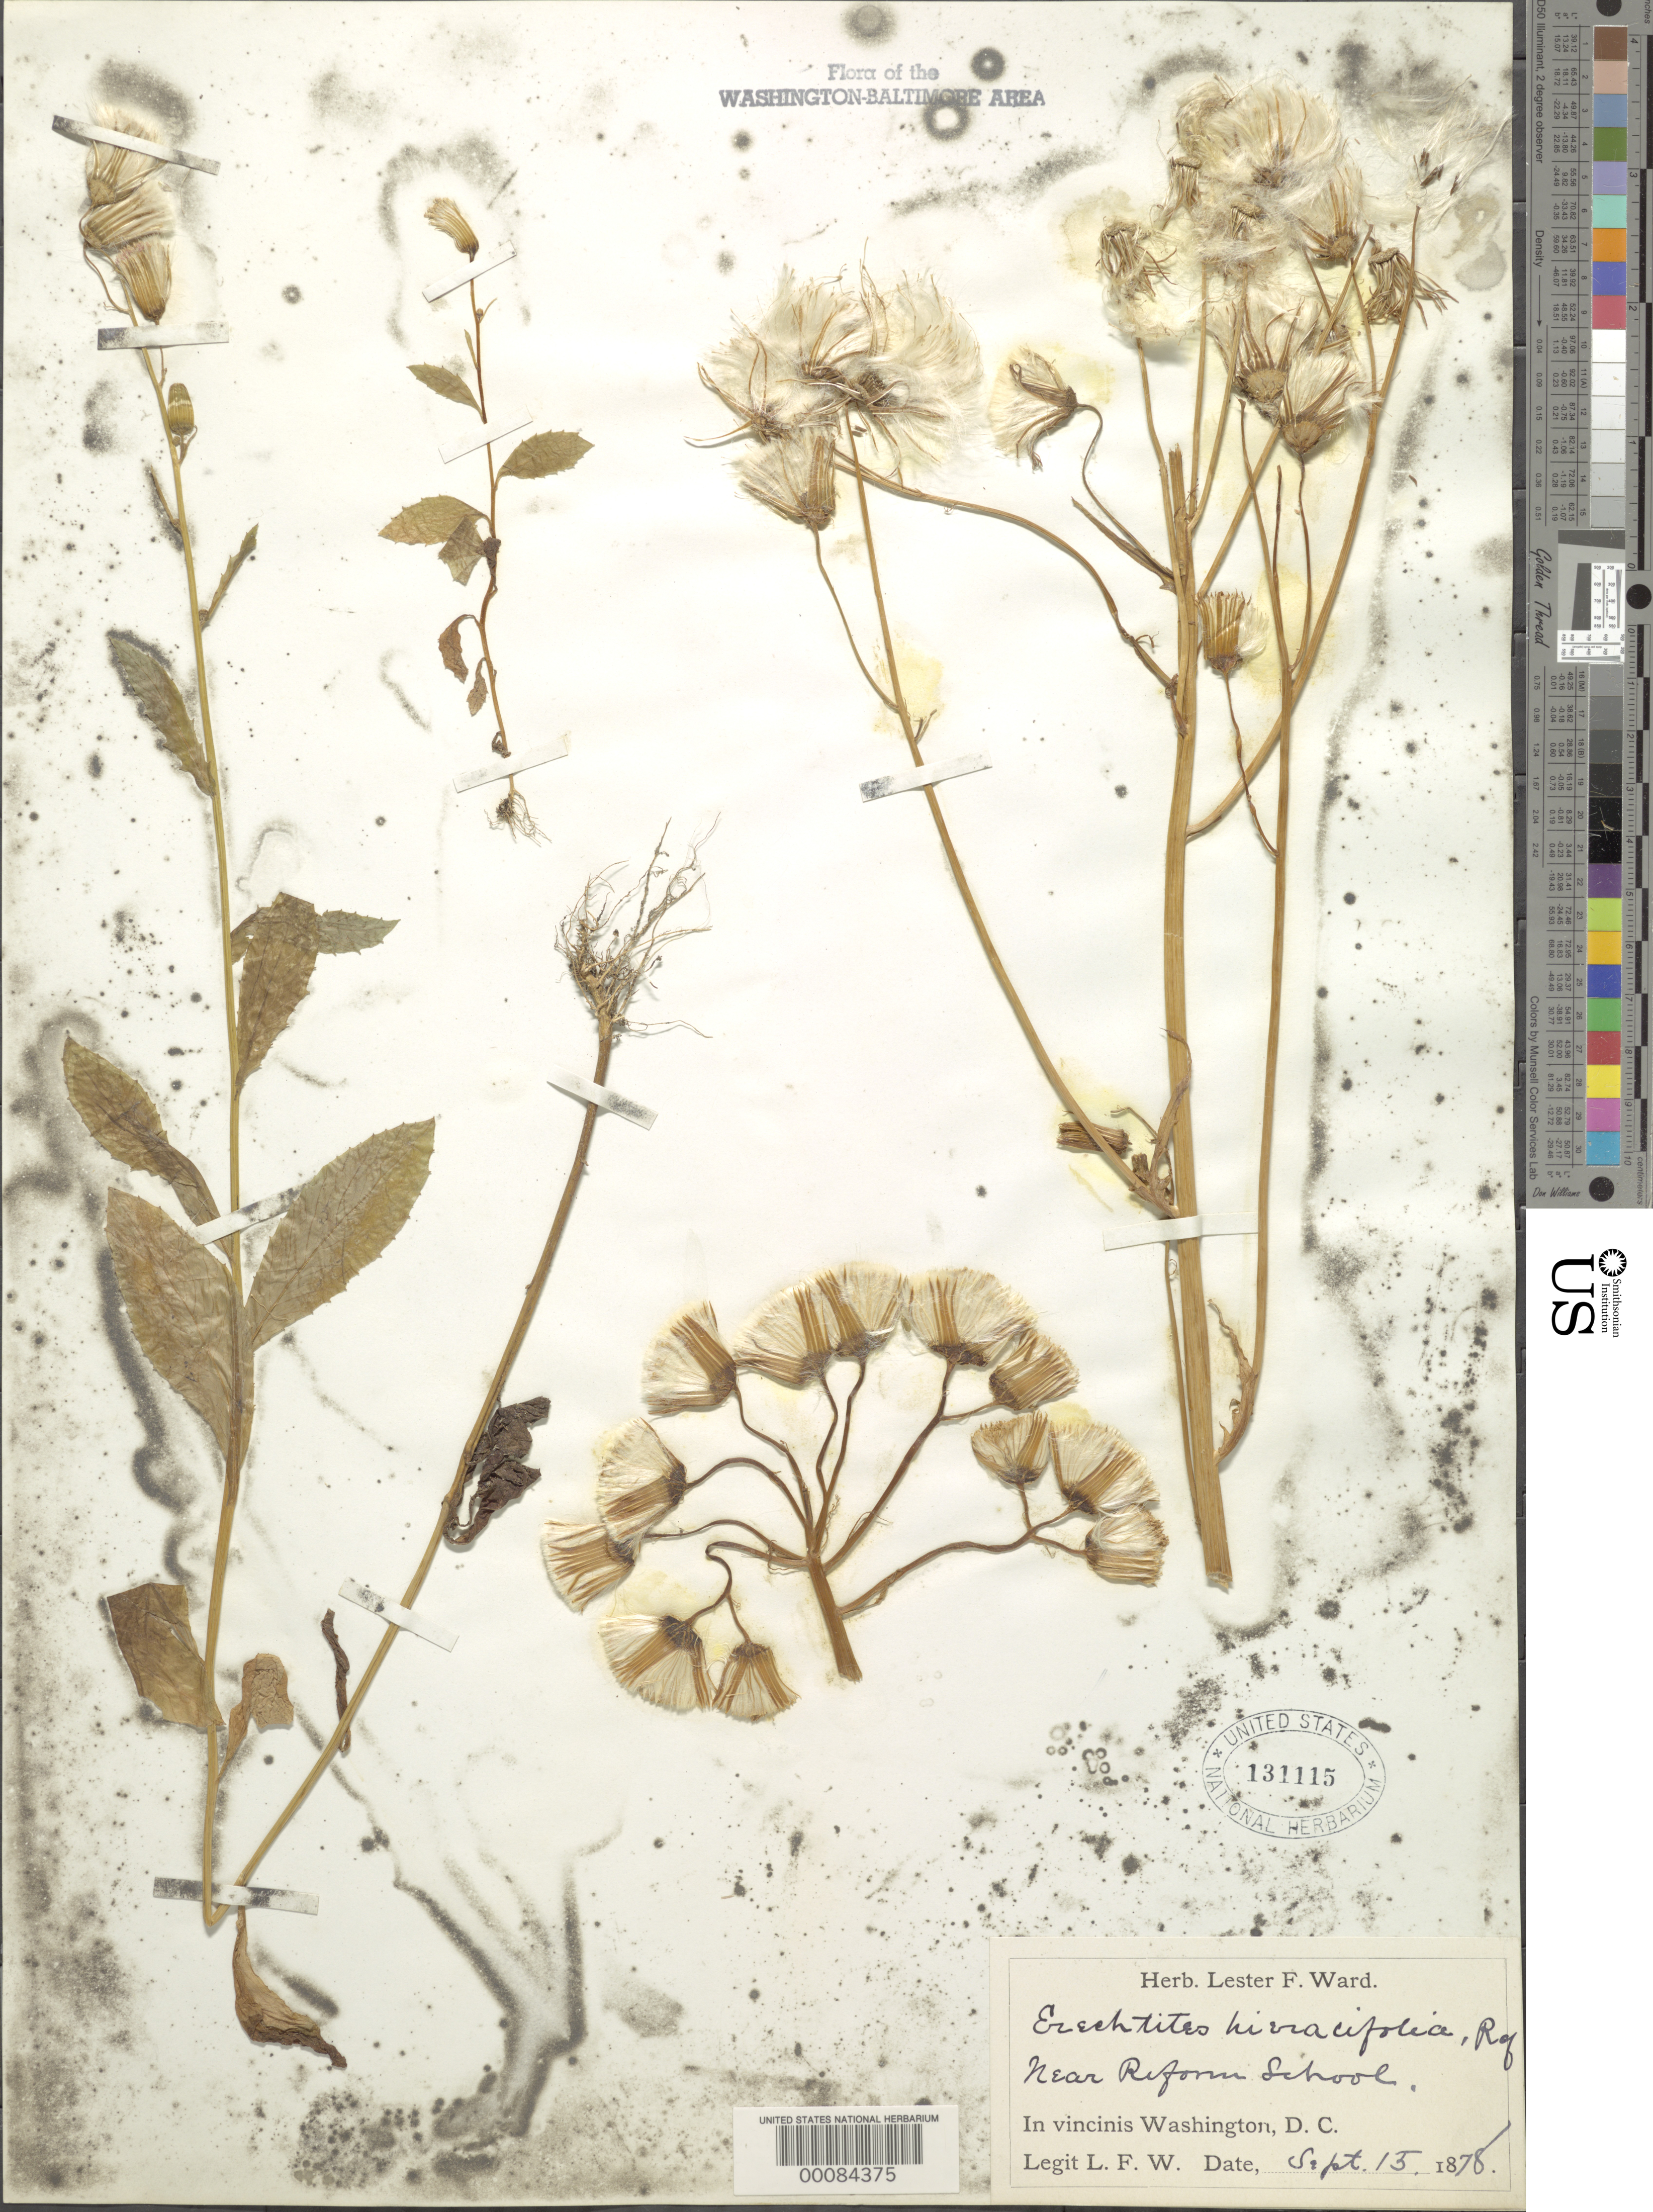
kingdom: Plantae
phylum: Tracheophyta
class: Magnoliopsida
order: Asterales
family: Asteraceae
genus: Erechtites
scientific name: Erechtites hieraciifolius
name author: (L.) Raf. ex DC.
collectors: L. F. Ward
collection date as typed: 15 Sep 1878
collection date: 1878-09-15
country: United States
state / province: District of Columbia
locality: Near Reform School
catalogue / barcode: US 131115